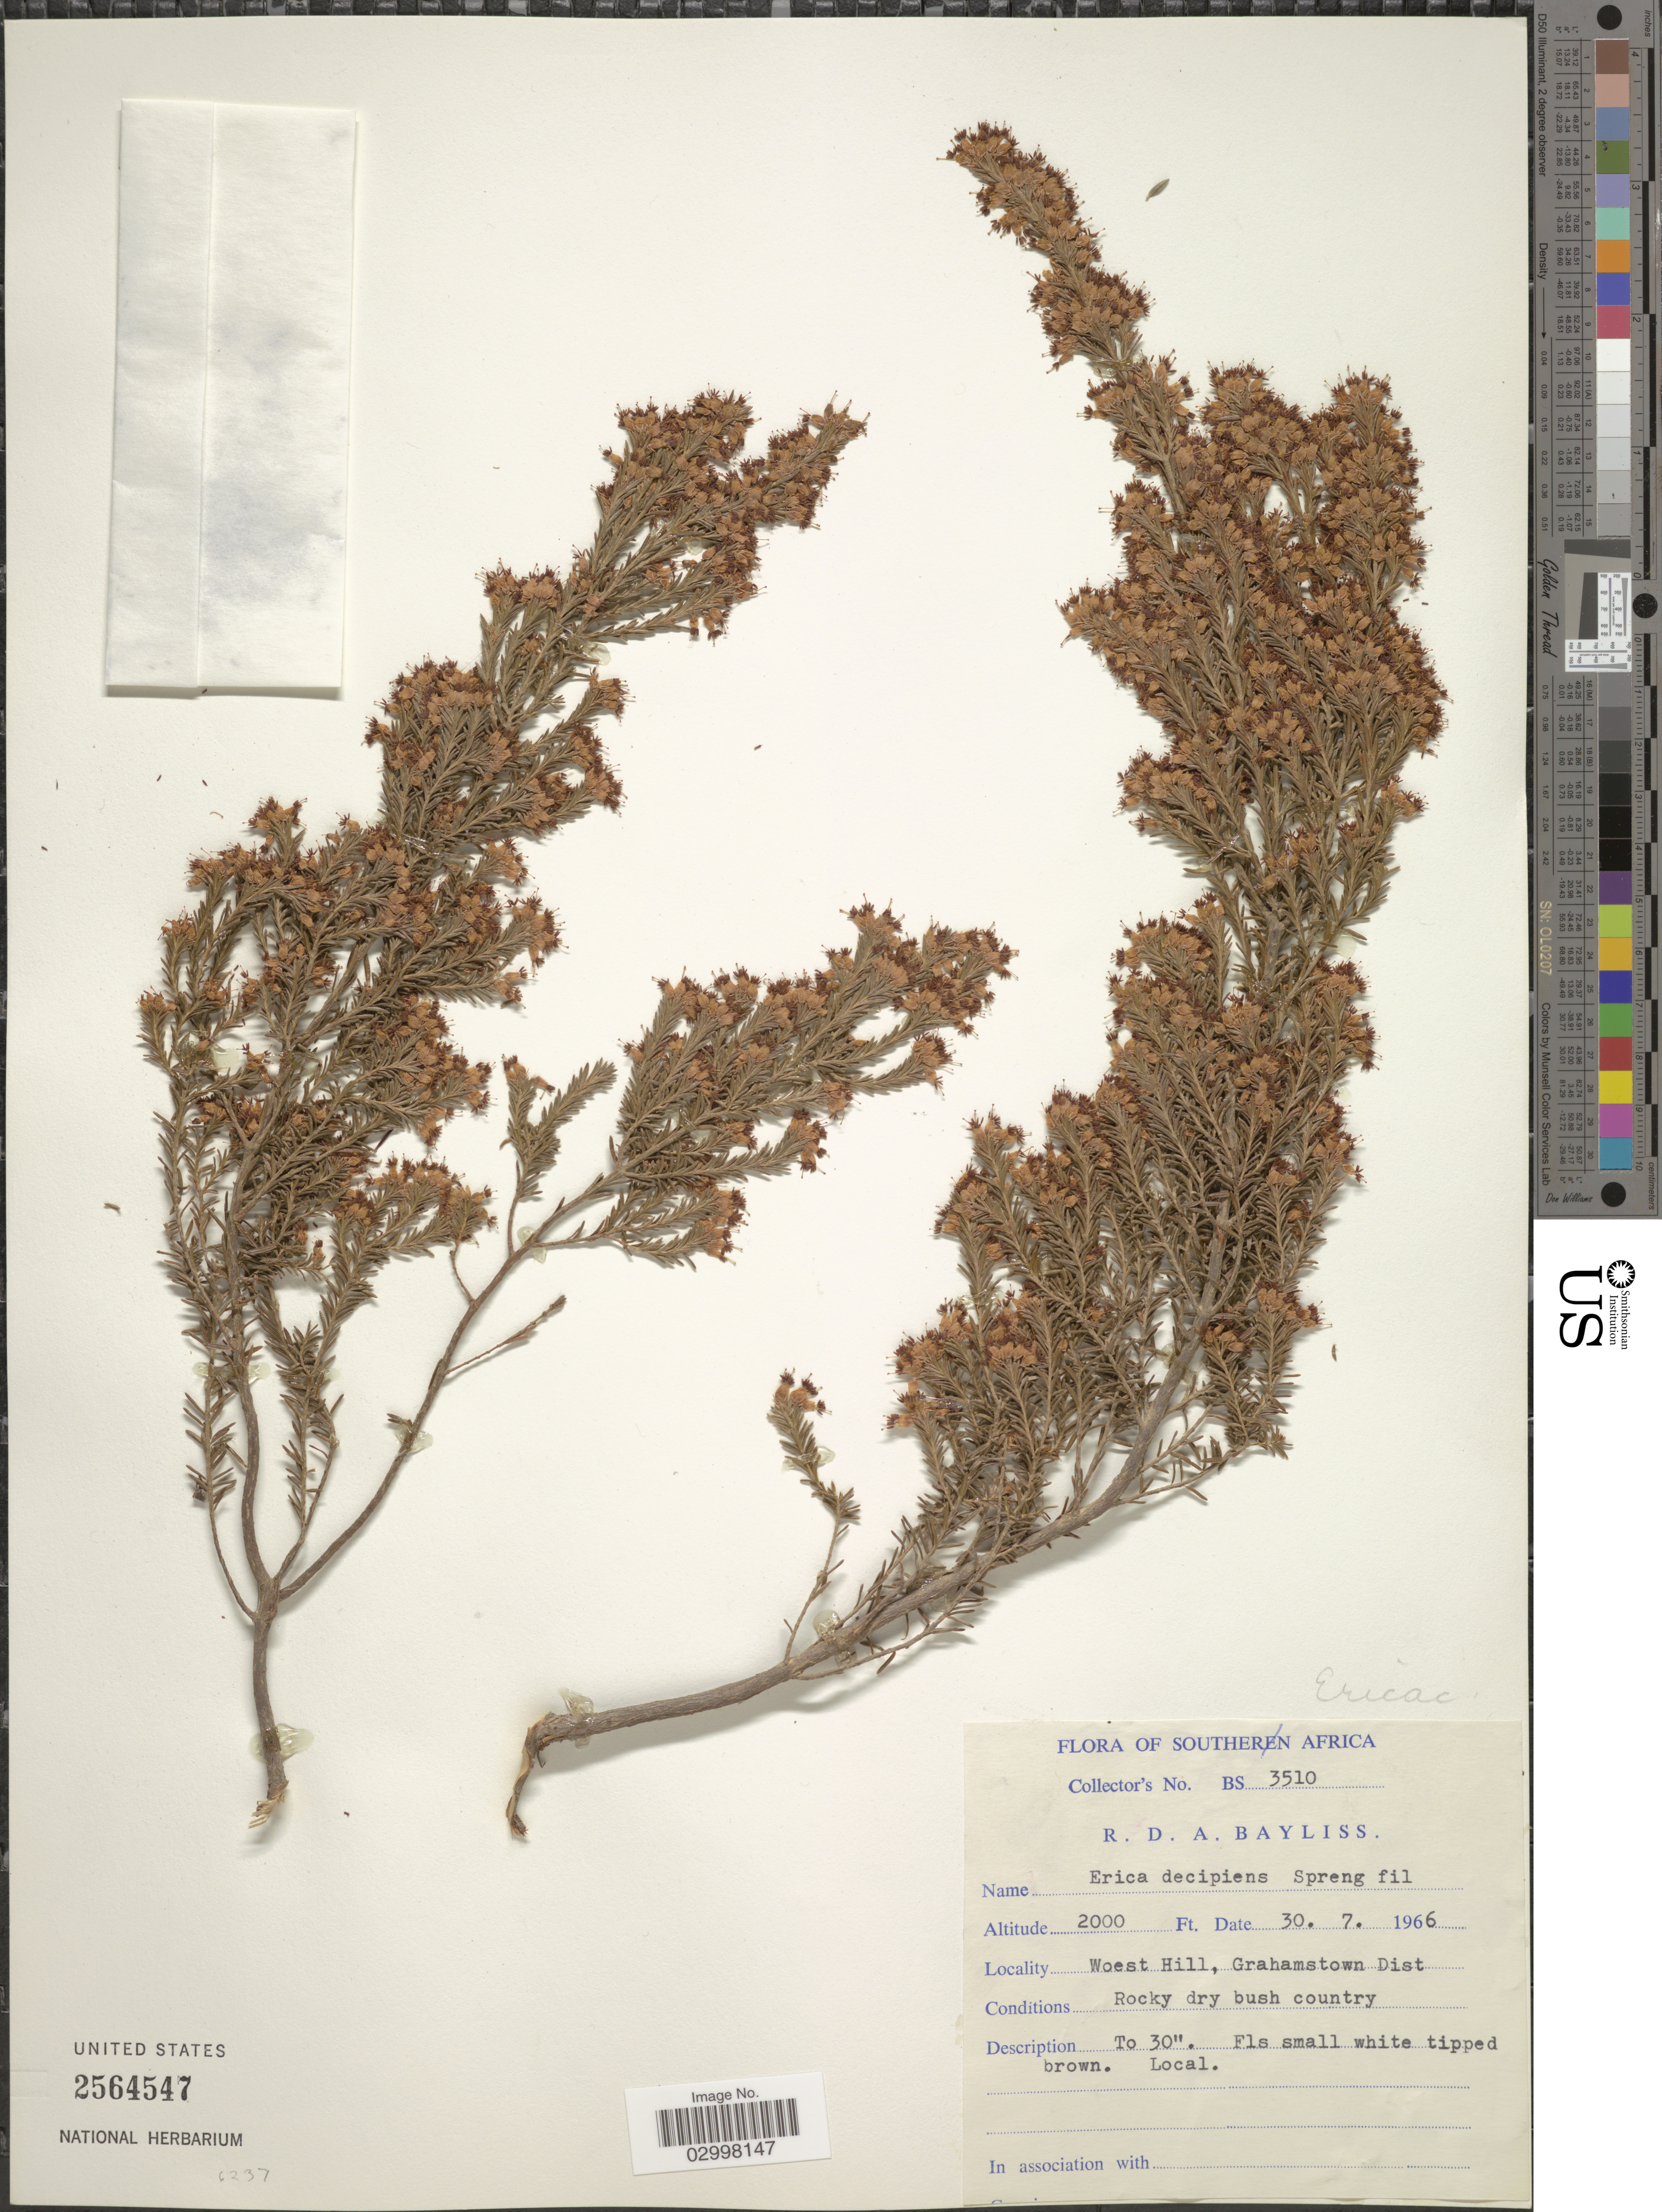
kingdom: Plantae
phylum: Tracheophyta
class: Magnoliopsida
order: Ericales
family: Ericaceae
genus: Erica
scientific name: Erica decipiens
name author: St.-Amans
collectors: R. Bayliss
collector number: BS 3510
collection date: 1966-07-30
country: South Africa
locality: Southern Africa. Woest Hill, Grahamstown Dist.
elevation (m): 610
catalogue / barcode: US 2564547